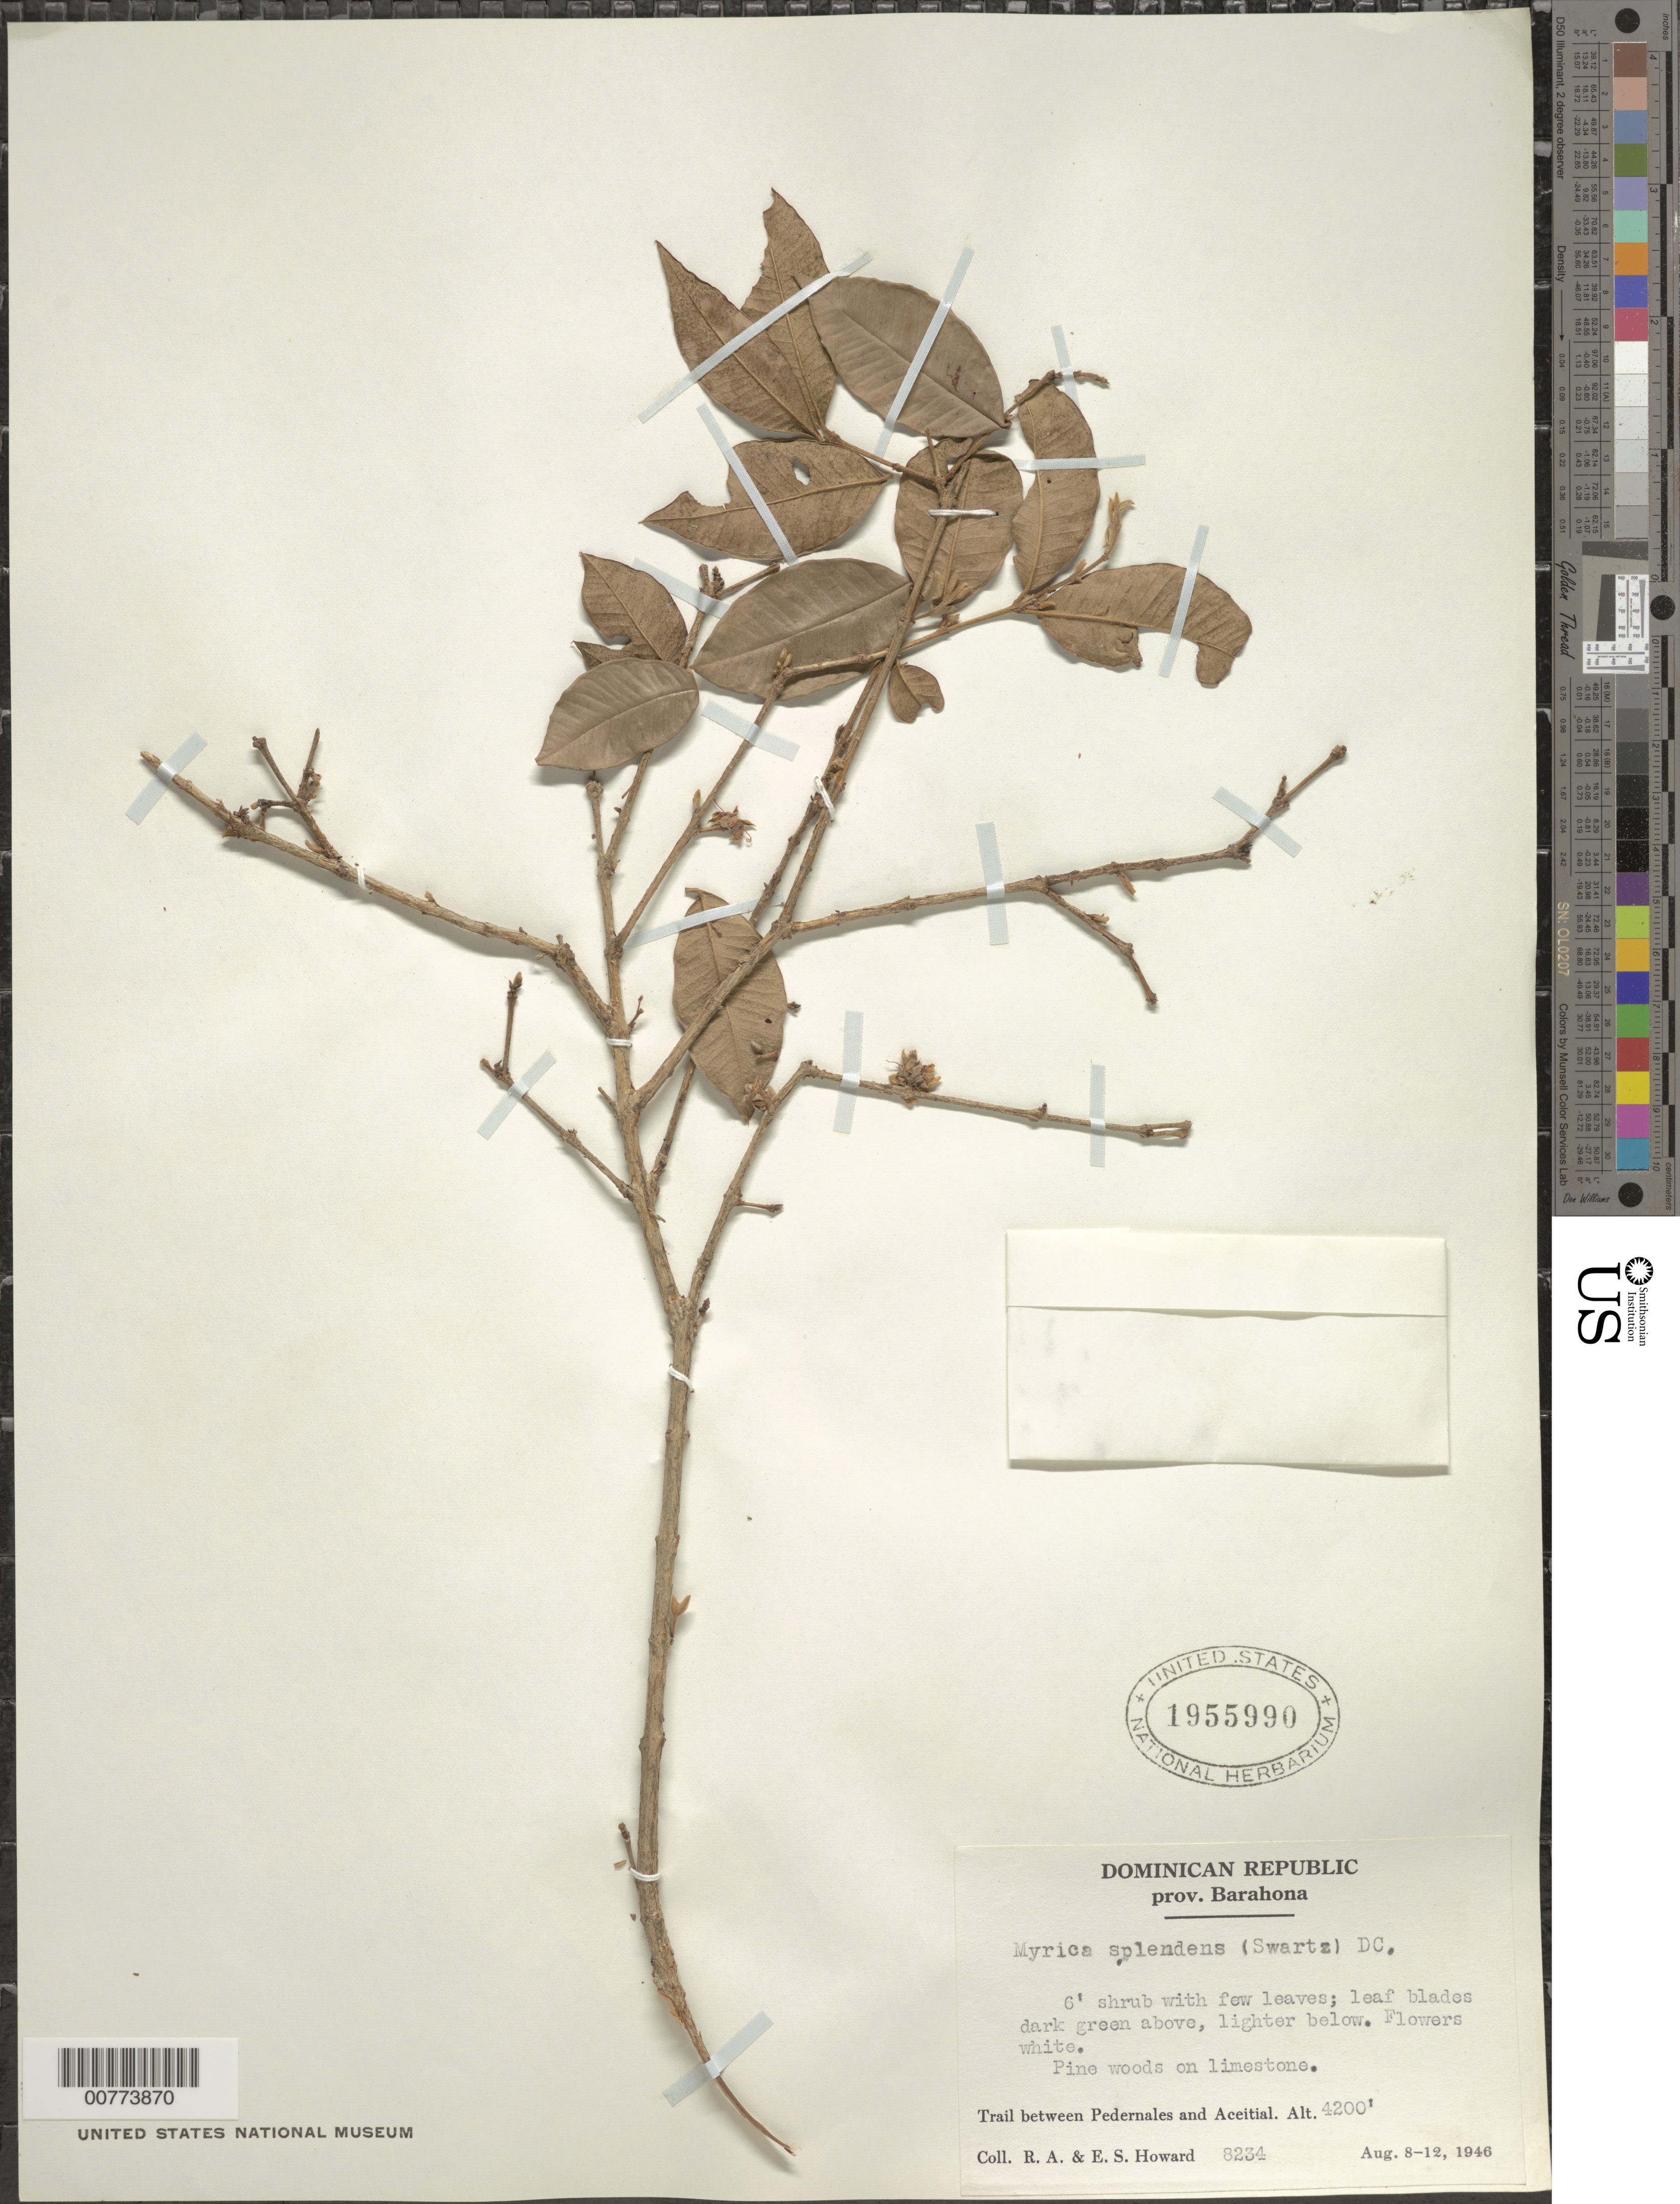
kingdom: Plantae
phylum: Tracheophyta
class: Magnoliopsida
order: Myrtales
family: Myrtaceae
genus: Myrcia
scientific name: Myrcia splendens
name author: (Sw.) DC.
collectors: R. A. Howard & E. S. Howard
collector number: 8234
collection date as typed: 08 Aug 1946 to 12 Aug 1946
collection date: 1946-08-08/1946-08-12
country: Dominican Republic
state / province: Barahona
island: Hispaniola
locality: Trail between Pedernales and Aceital.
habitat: Pine woods on limestone.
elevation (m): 1280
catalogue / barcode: US 1955990